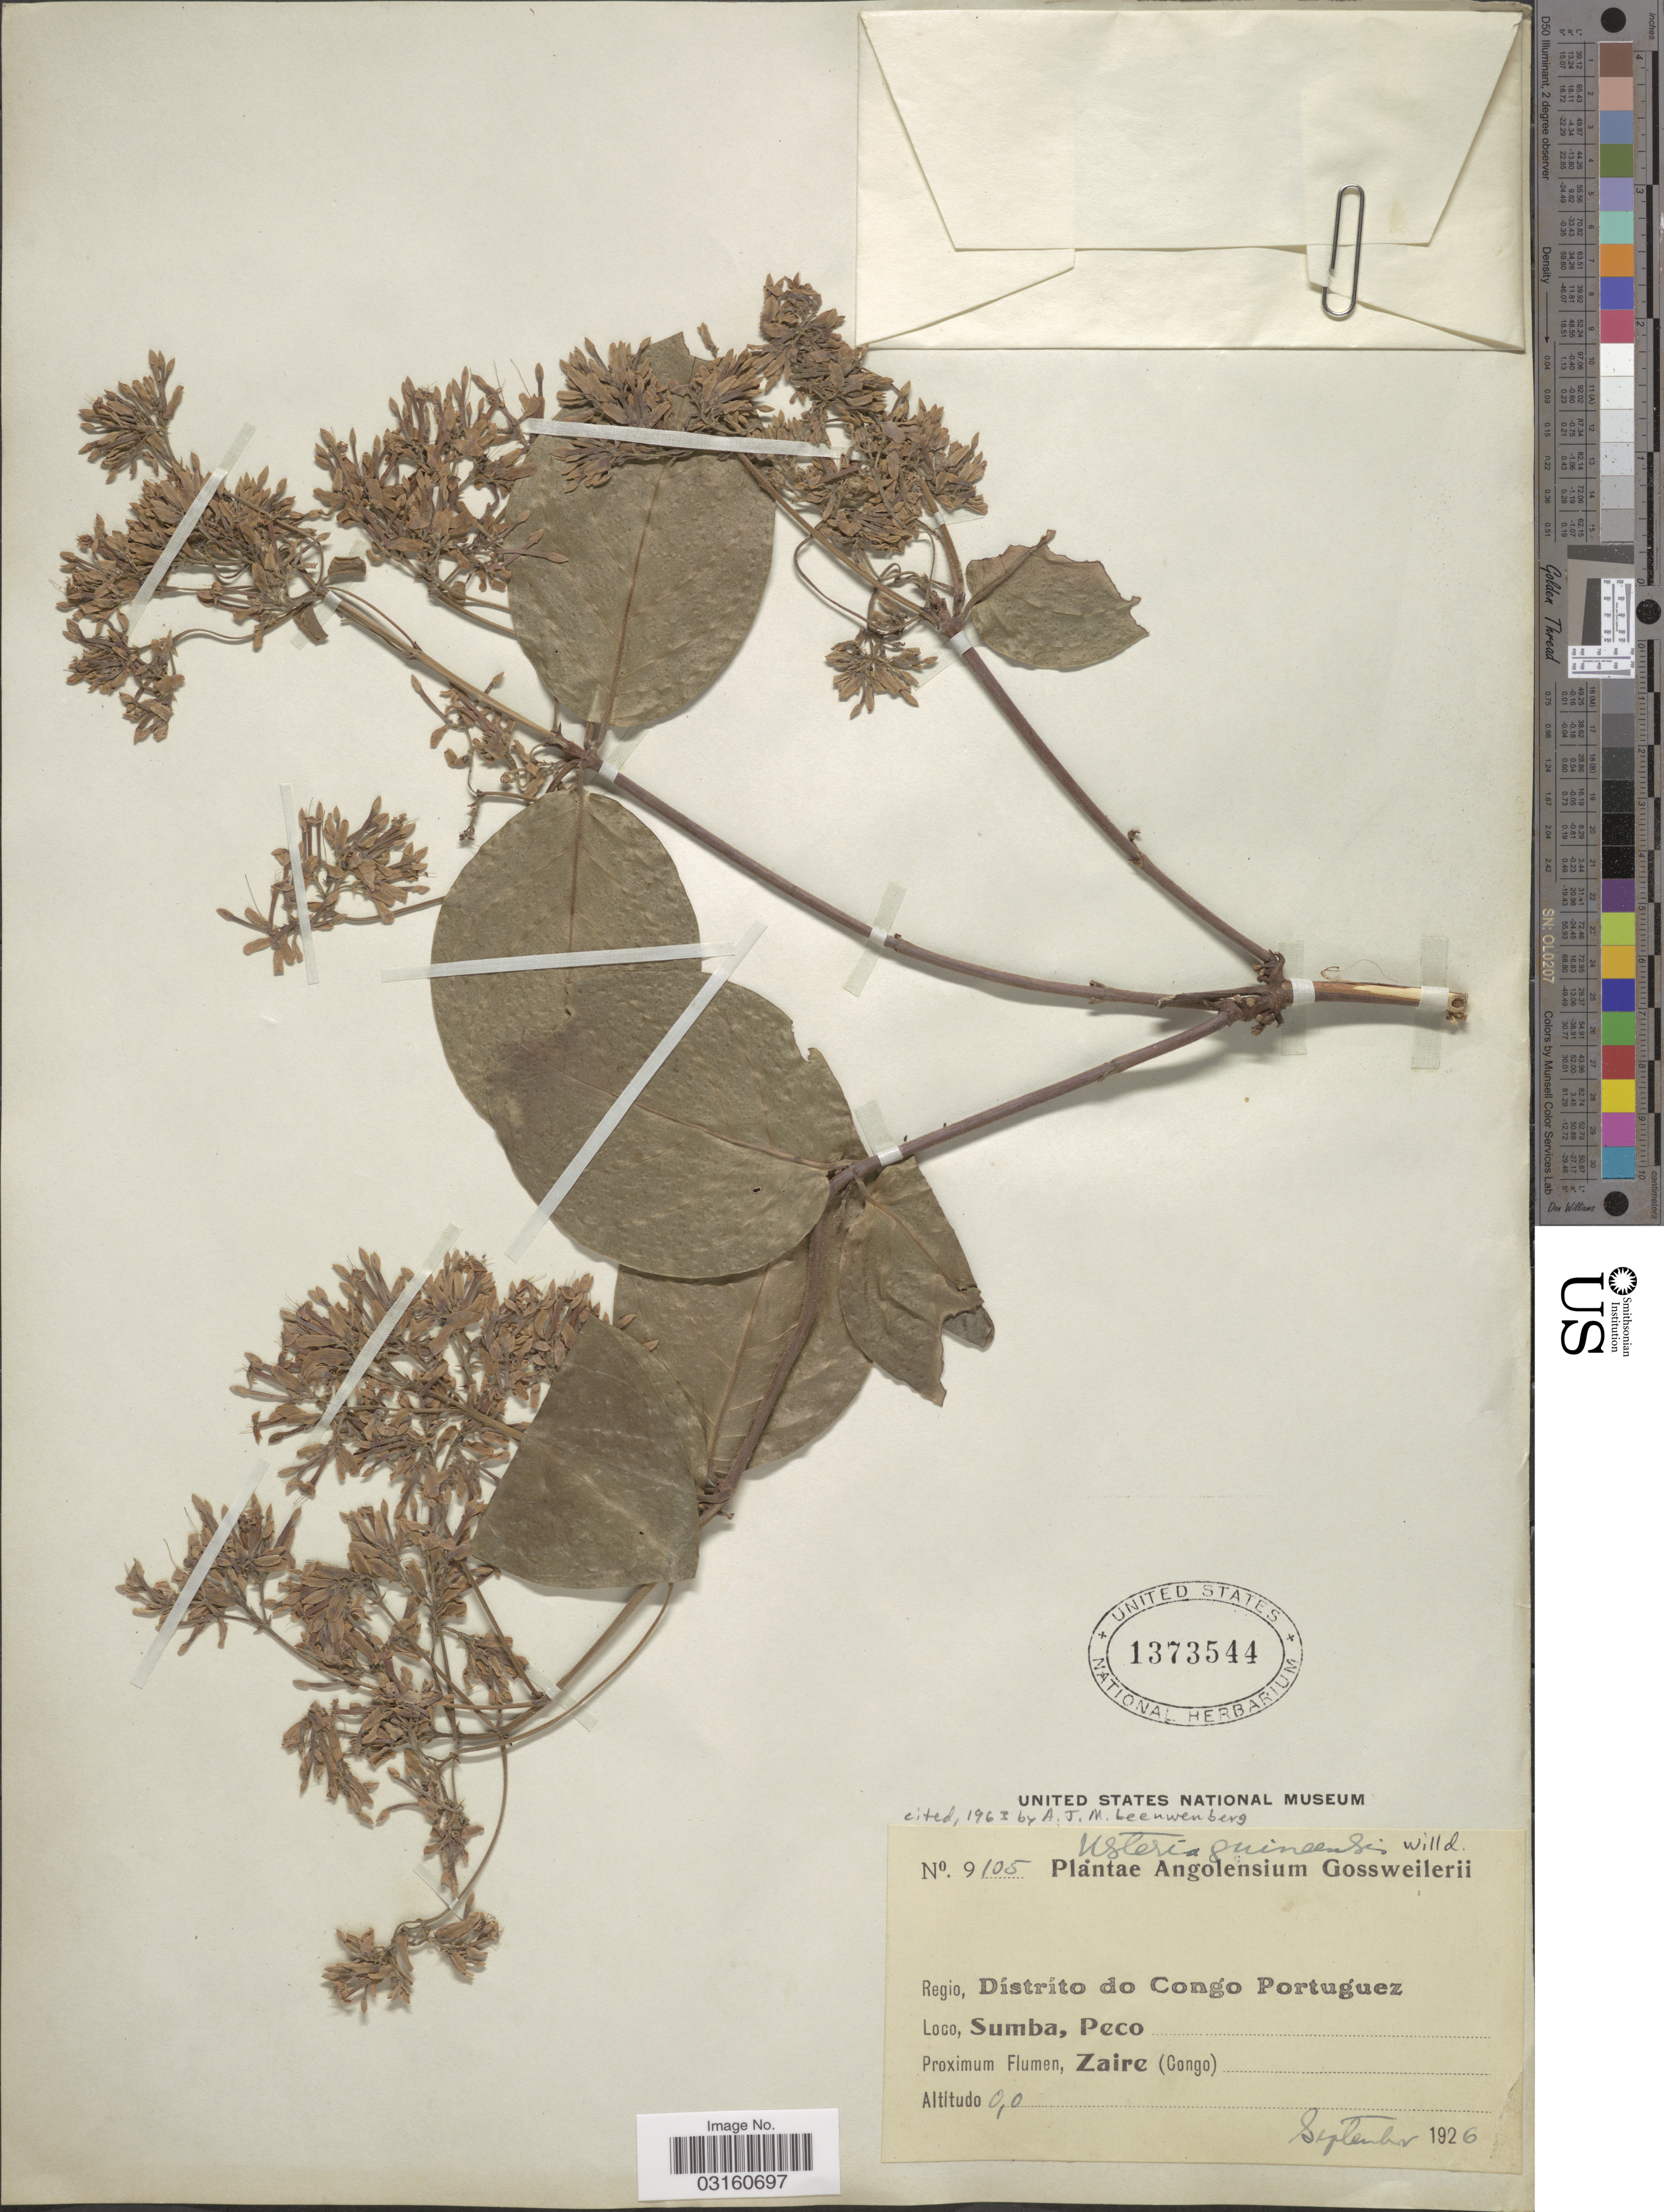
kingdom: Plantae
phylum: Tracheophyta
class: Magnoliopsida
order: Gentianales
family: Loganiaceae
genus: Usteria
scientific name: Usteria guineensis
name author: Willd.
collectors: -. Gossweiler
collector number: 9105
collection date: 1926-09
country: Angola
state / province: Zaire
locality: Regio, Distrito do Congo Portuguez. Sumba, Peco. Zaire (Congo).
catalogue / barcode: US 1373544